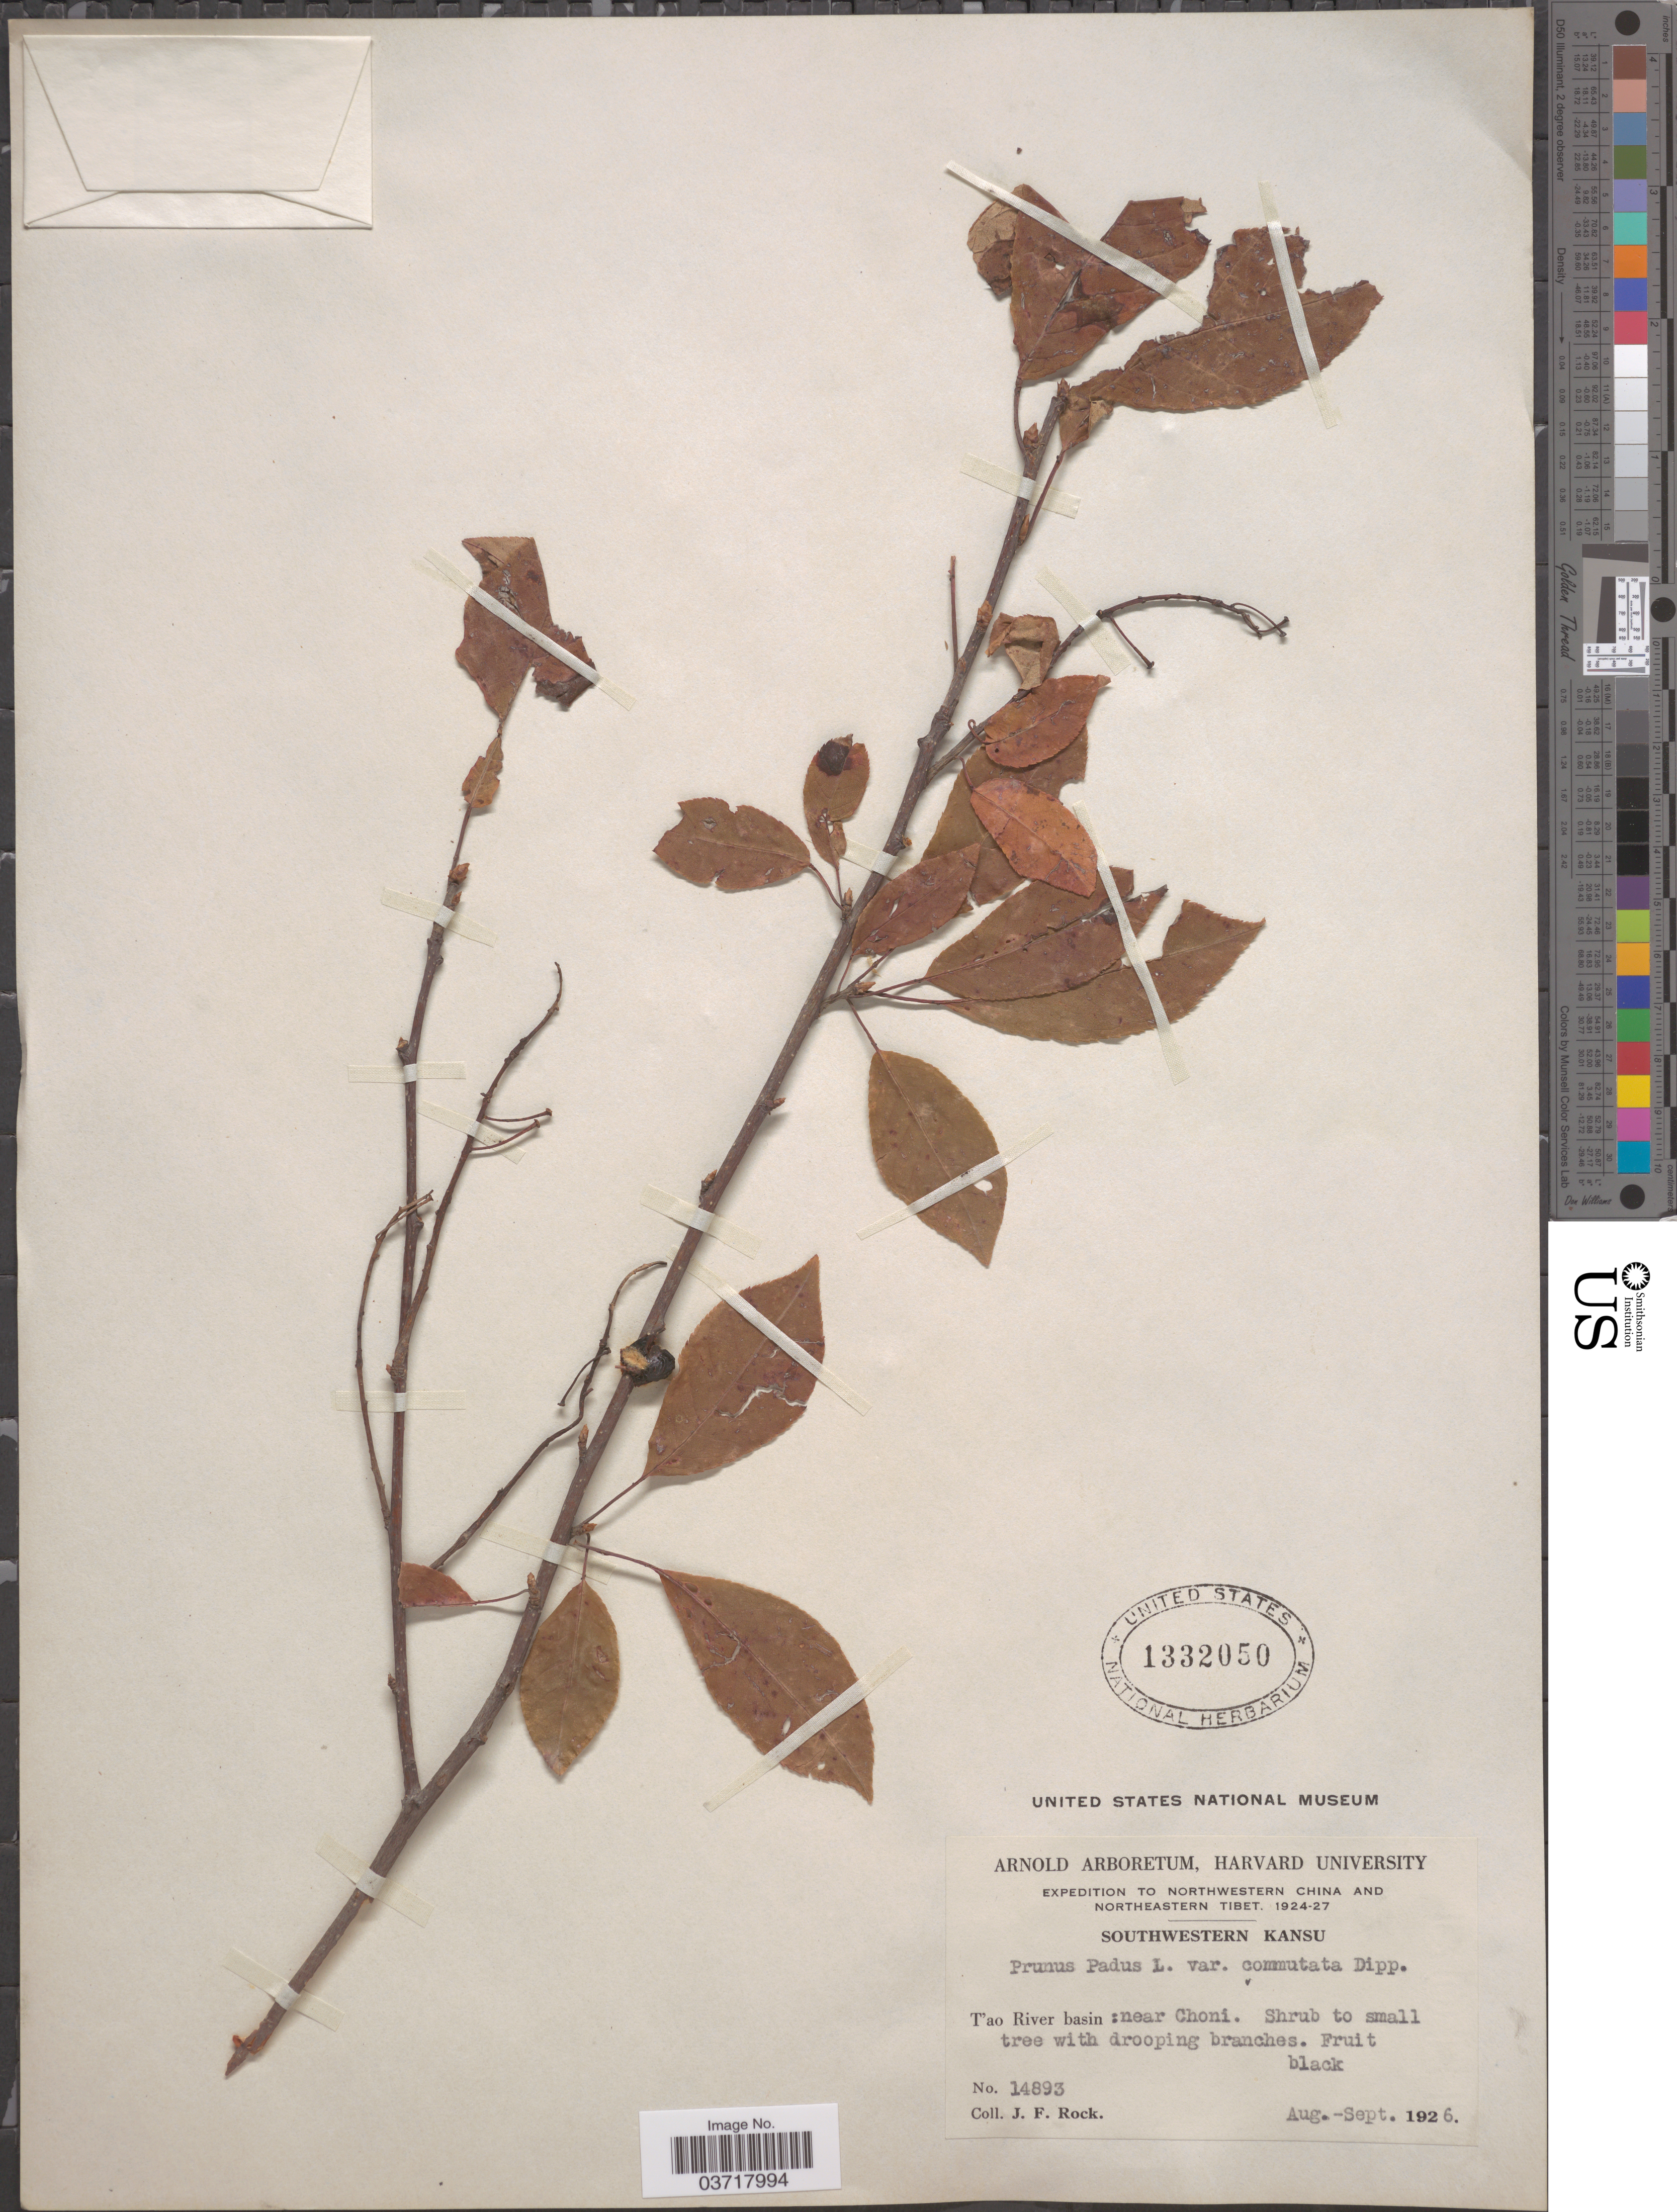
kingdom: Plantae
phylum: Tracheophyta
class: Magnoliopsida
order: Rosales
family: Rosaceae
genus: Prunus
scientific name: Prunus padus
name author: L.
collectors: J. Rock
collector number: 14893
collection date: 1926-08/1926-09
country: China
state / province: Gansu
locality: Northwestern China. Southwestern Kansu. T'ao River basin: near Choni.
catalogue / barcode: US 1332050